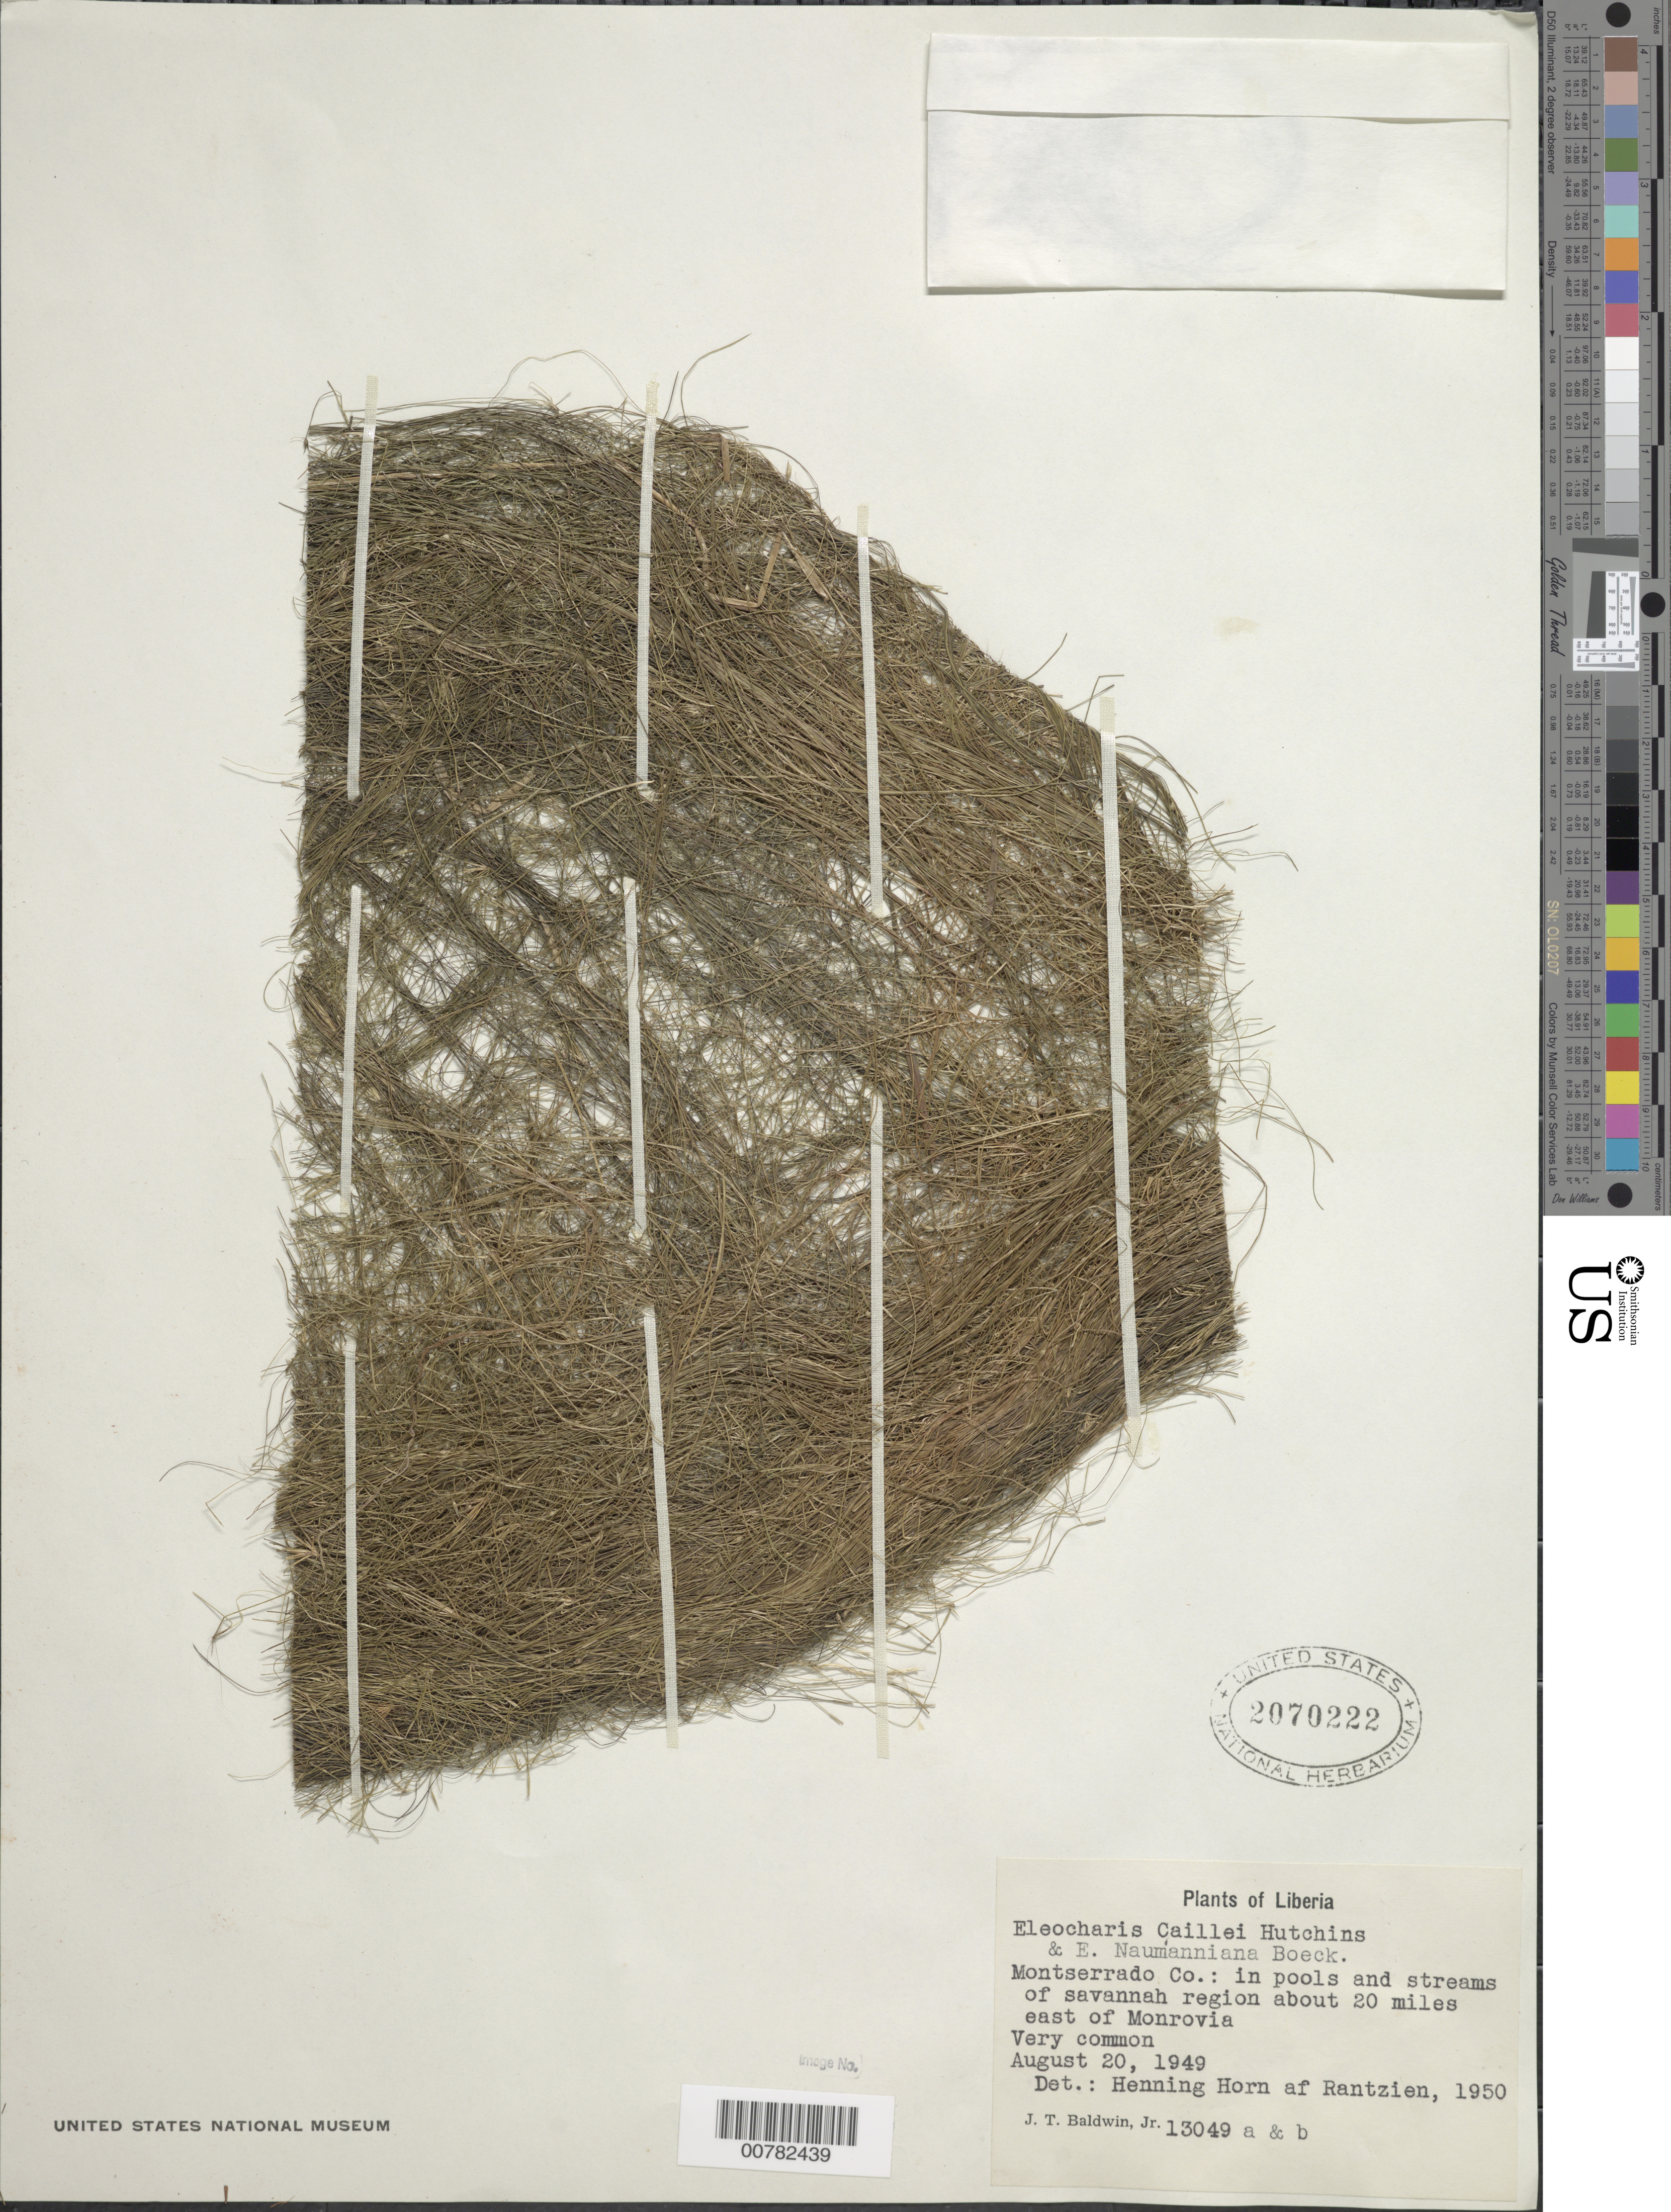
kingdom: Plantae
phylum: Tracheophyta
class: Liliopsida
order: Poales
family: Cyperaceae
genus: Eleocharis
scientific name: Eleocharis caillei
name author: Hutch. ex Nelmes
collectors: J. T. Baldwin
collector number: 13049 a& b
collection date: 1949-08-20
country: Liberia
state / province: Montserrado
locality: Montserrado Co: in pools and streams of savannah region about 20 miles east of Monrovia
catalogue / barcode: US 2070222